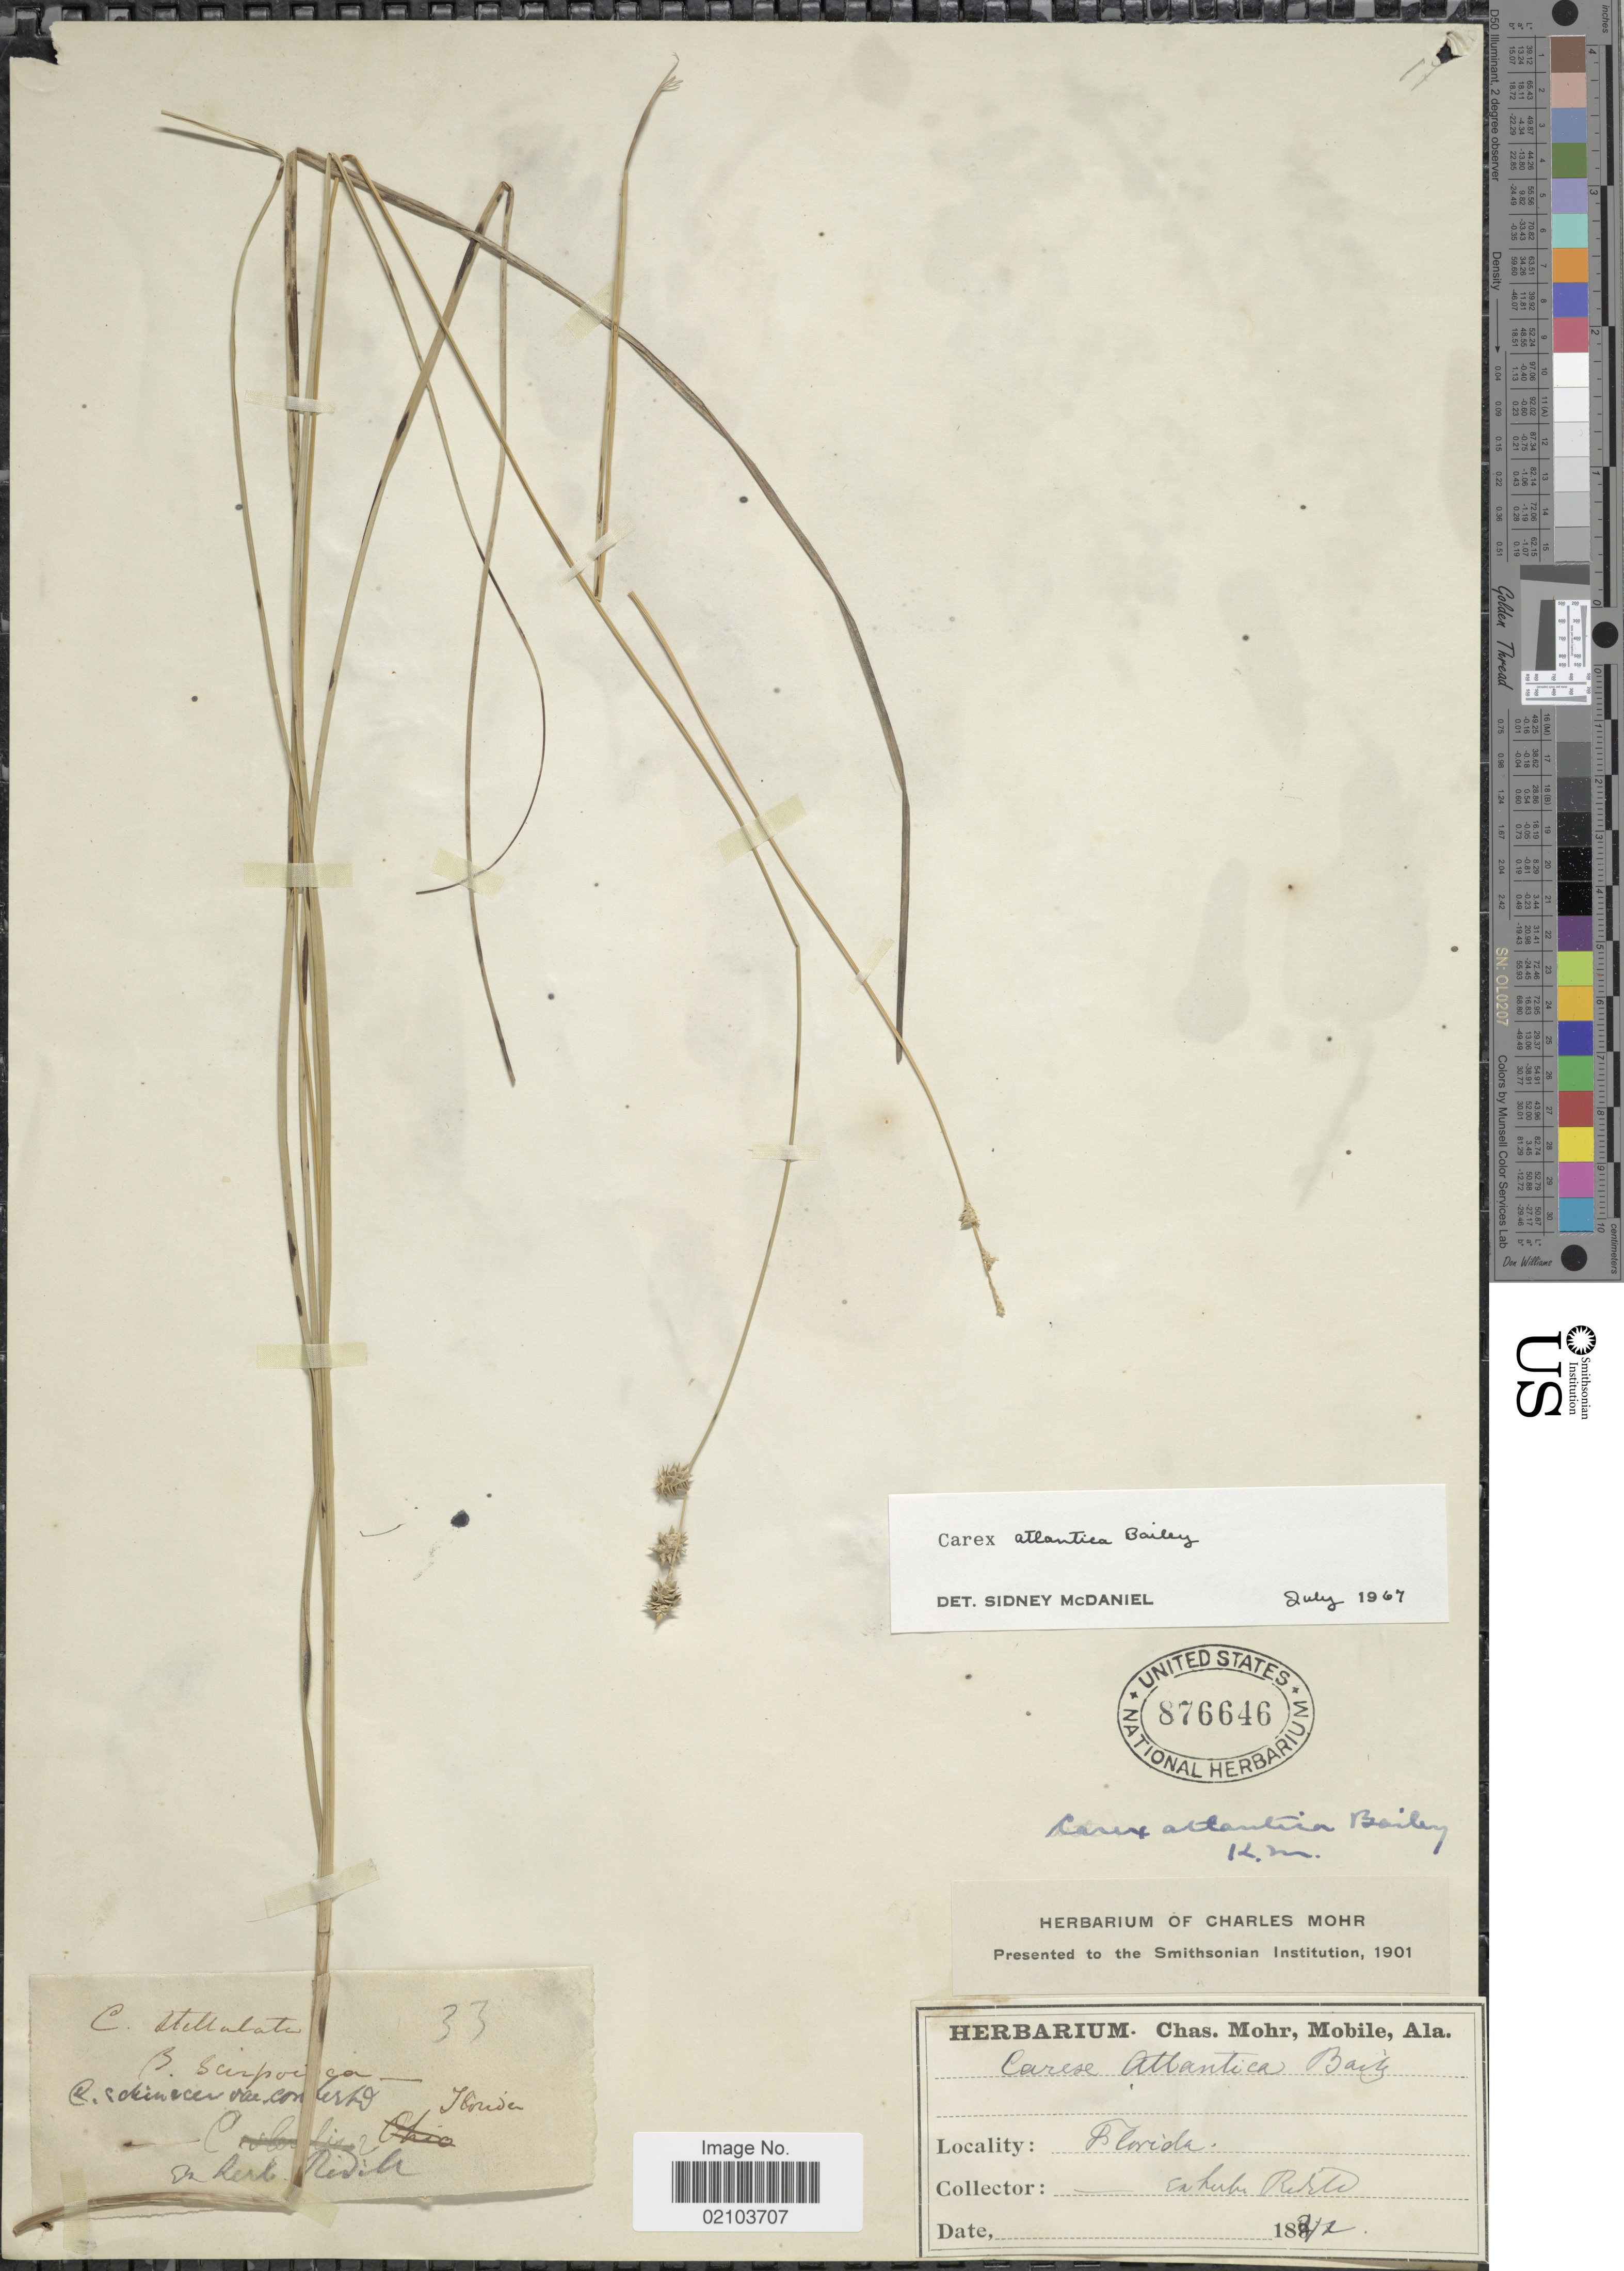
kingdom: Plantae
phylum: Tracheophyta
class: Liliopsida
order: Poales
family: Cyperaceae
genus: Carex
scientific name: Carex atlantica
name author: L.H. Bailey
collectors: ex herb. Ridell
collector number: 33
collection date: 1842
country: United States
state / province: Florida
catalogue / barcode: US 876646